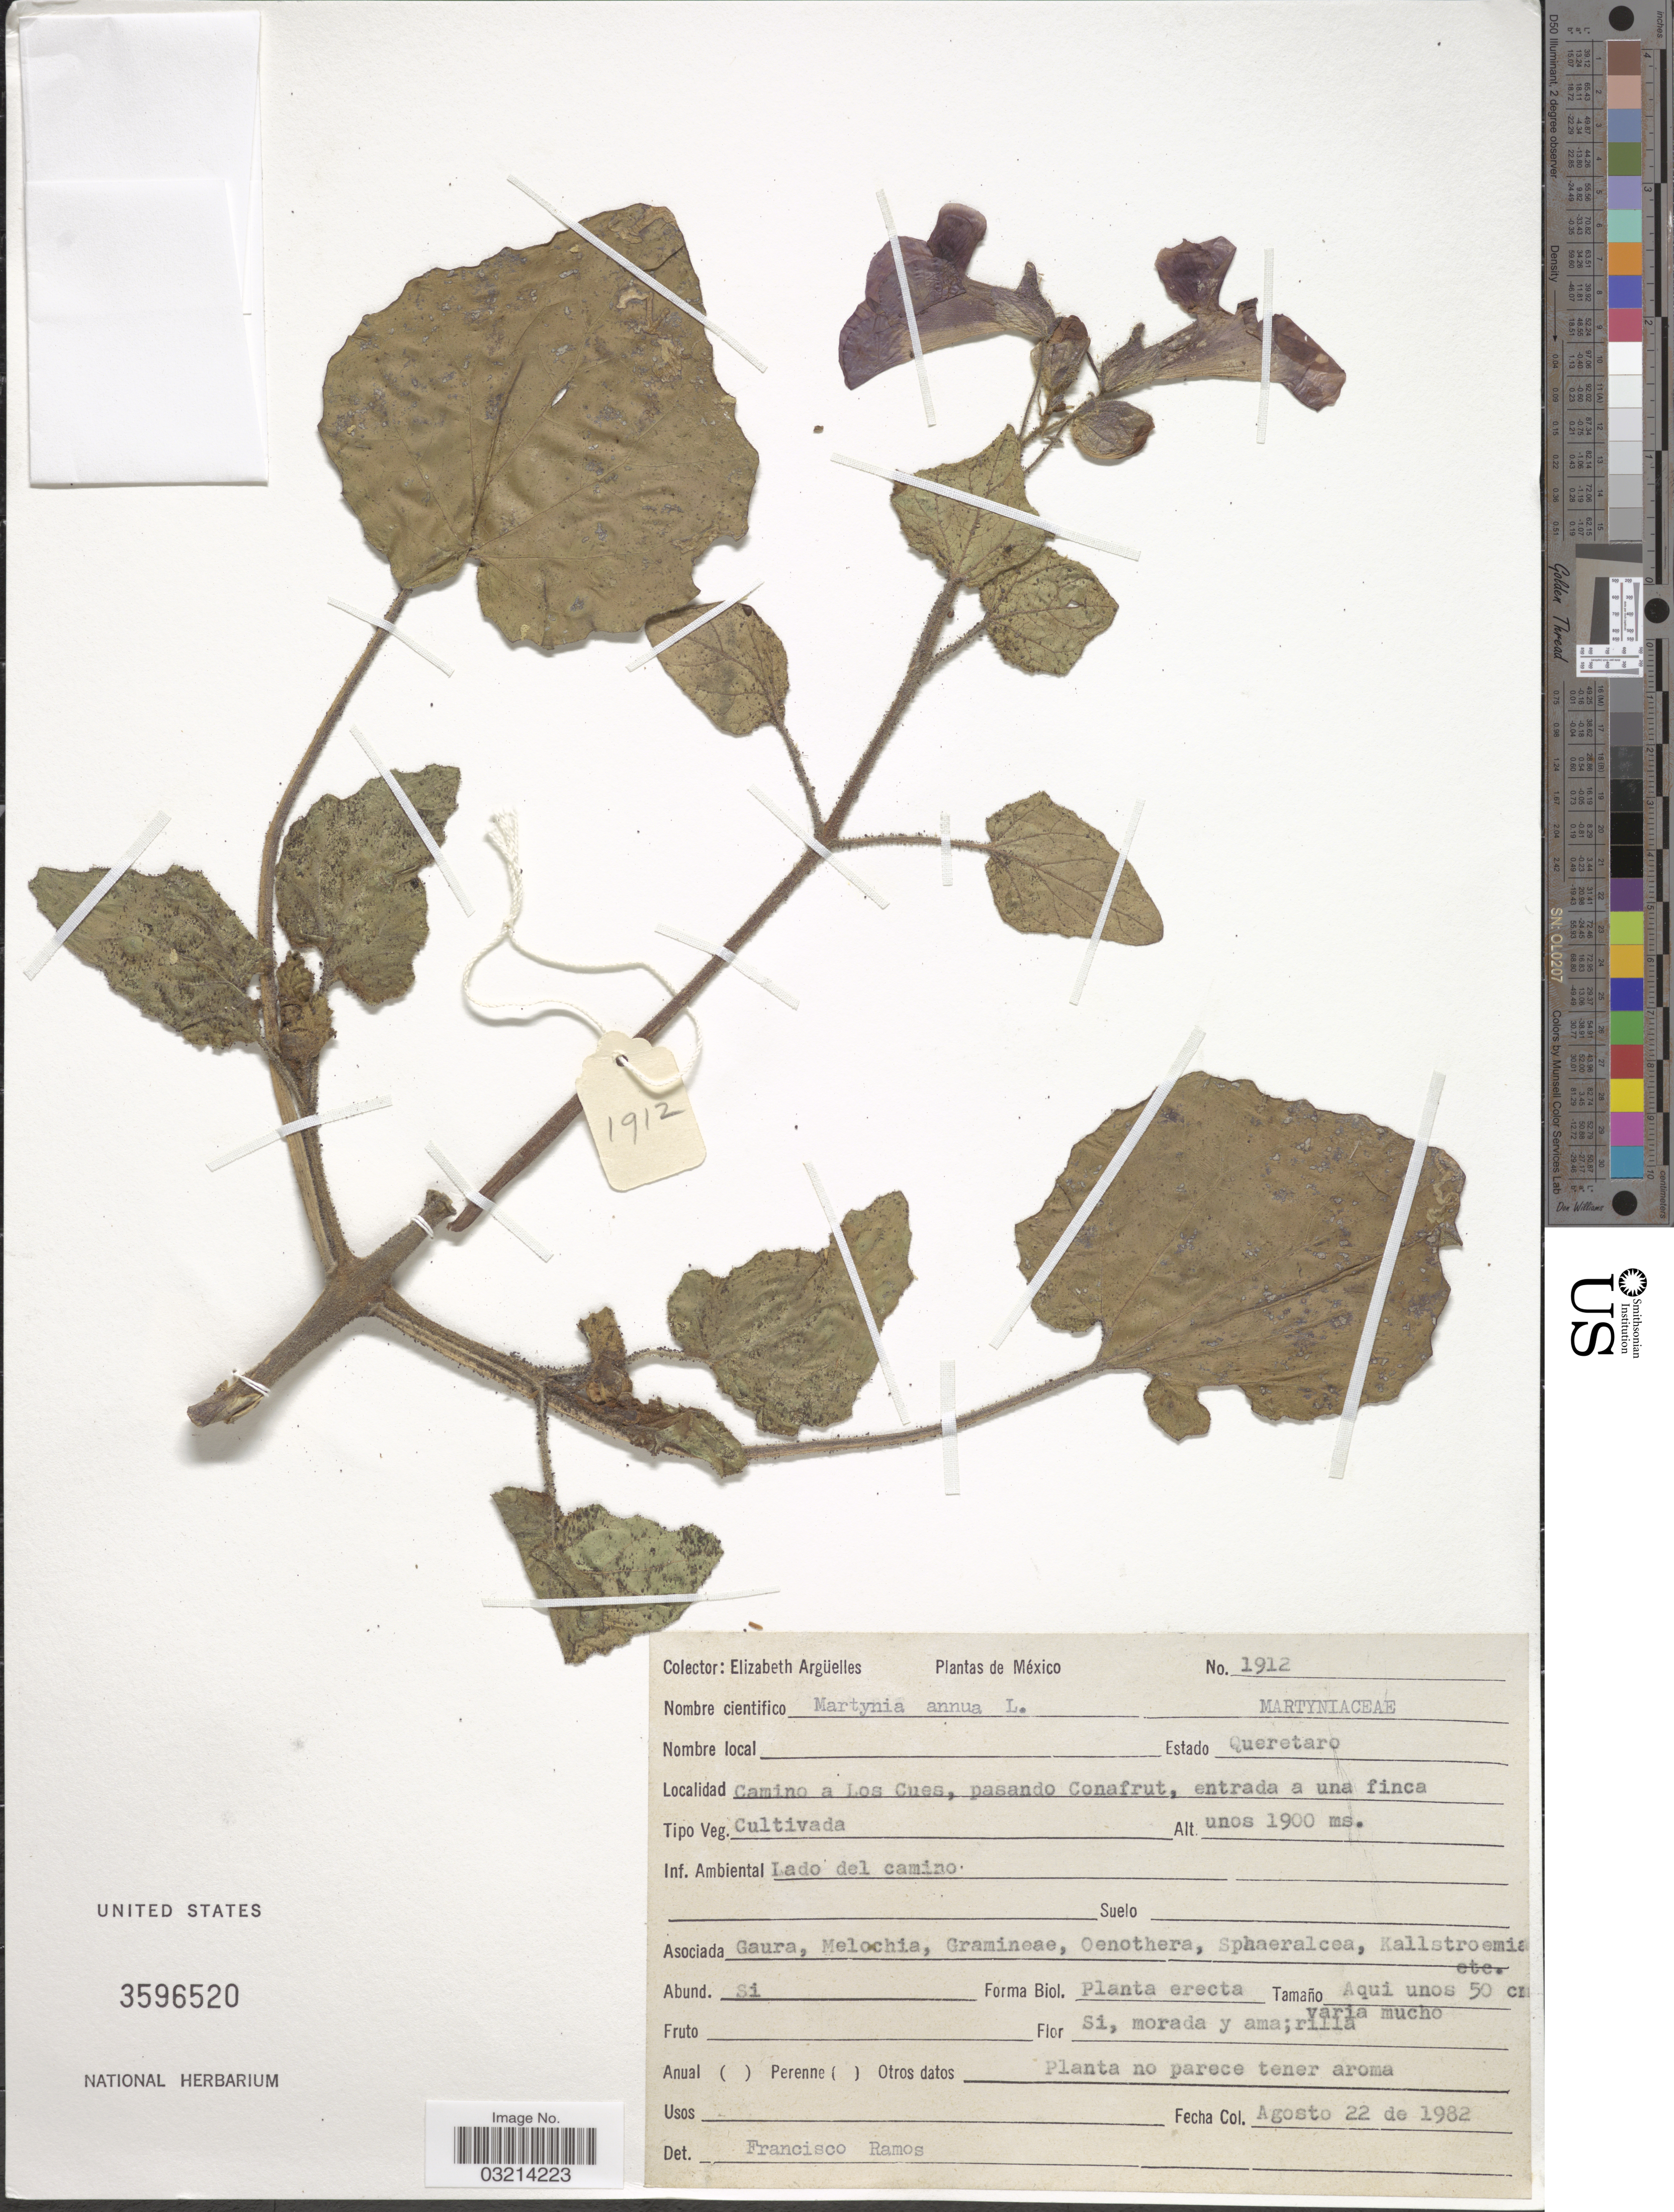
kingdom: Plantae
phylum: Tracheophyta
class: Magnoliopsida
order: Lamiales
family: Martyniaceae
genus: Martynia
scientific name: Martynia annua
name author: L.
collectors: E. Argüelles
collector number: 1912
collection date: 1982-08-22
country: Mexico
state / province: Querétaro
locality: Camino a Los Cues, pasando Conafrut, entrada a una finca.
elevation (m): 1900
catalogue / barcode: US 3596520